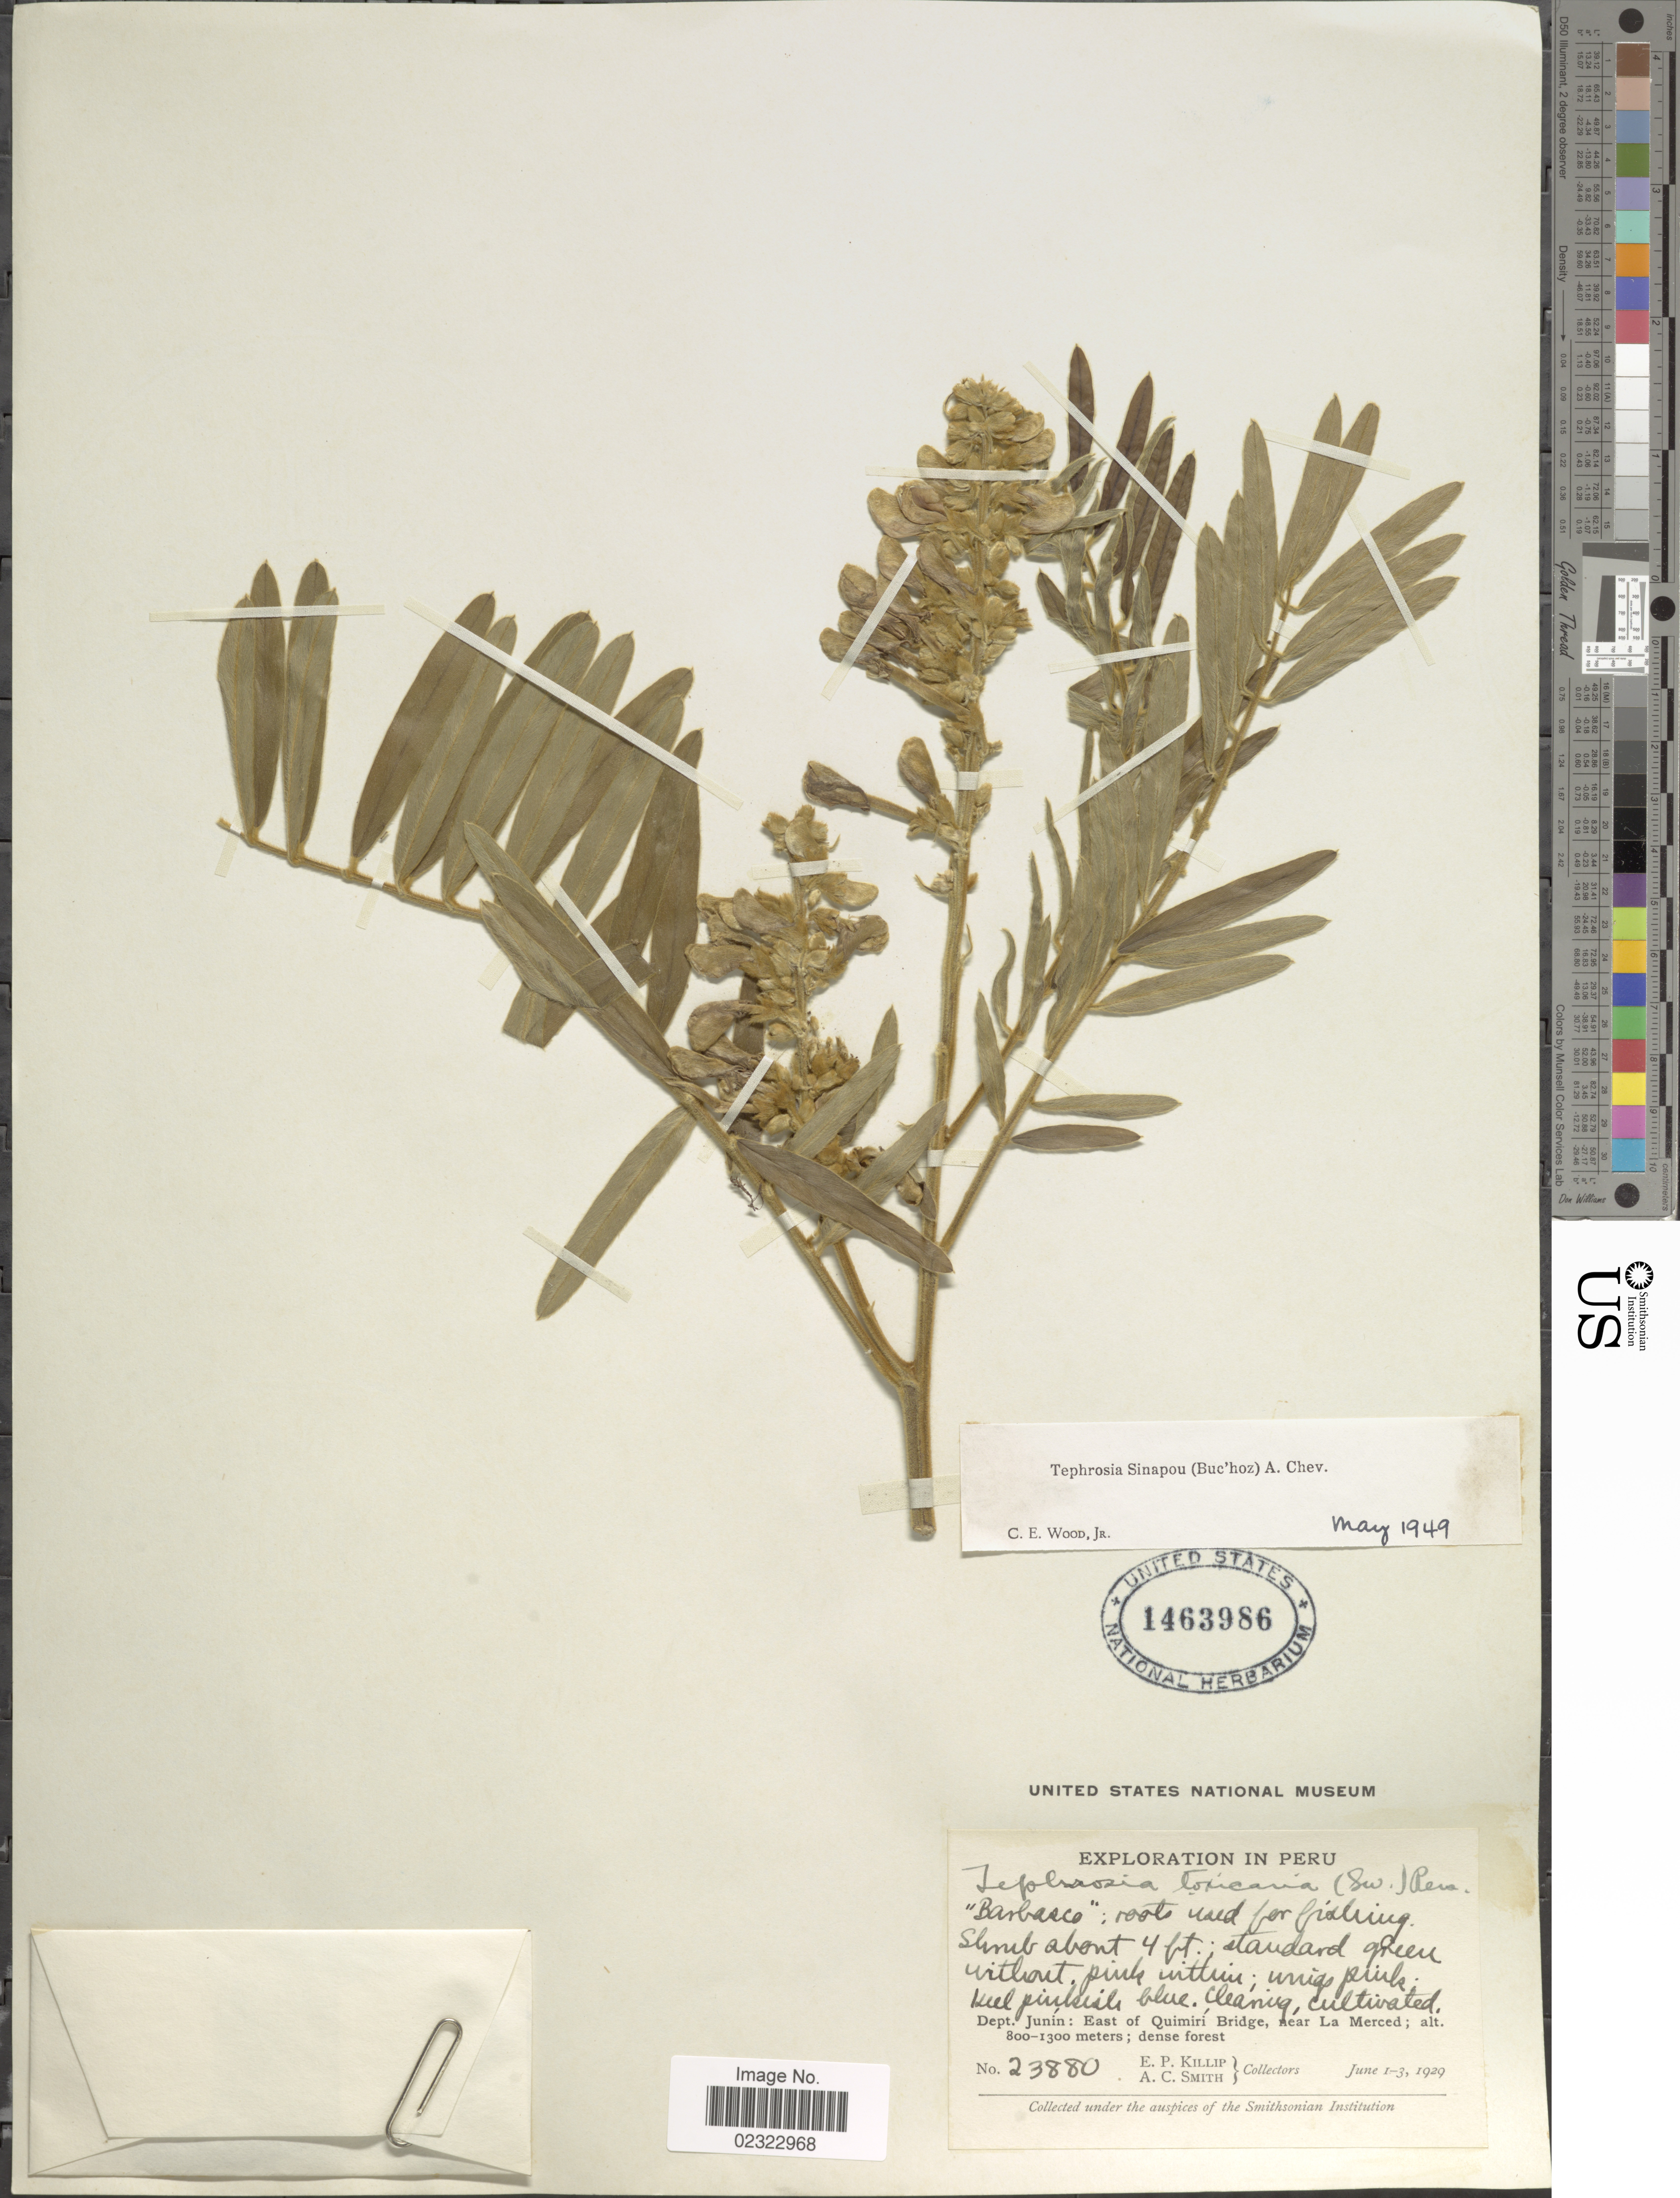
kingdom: Plantae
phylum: Tracheophyta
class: Magnoliopsida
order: Fabales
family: Fabaceae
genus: Tephrosia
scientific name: Tephrosia sinapou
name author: (Buc'hoz) A. Chev.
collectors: E. P. Killip & A. C. Smith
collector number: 23880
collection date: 1929-06-01/1929-06-03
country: Peru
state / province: Junín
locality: Dept. Junin: East of Quimiri Bridge, near La Merced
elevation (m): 800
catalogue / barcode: US 1463986